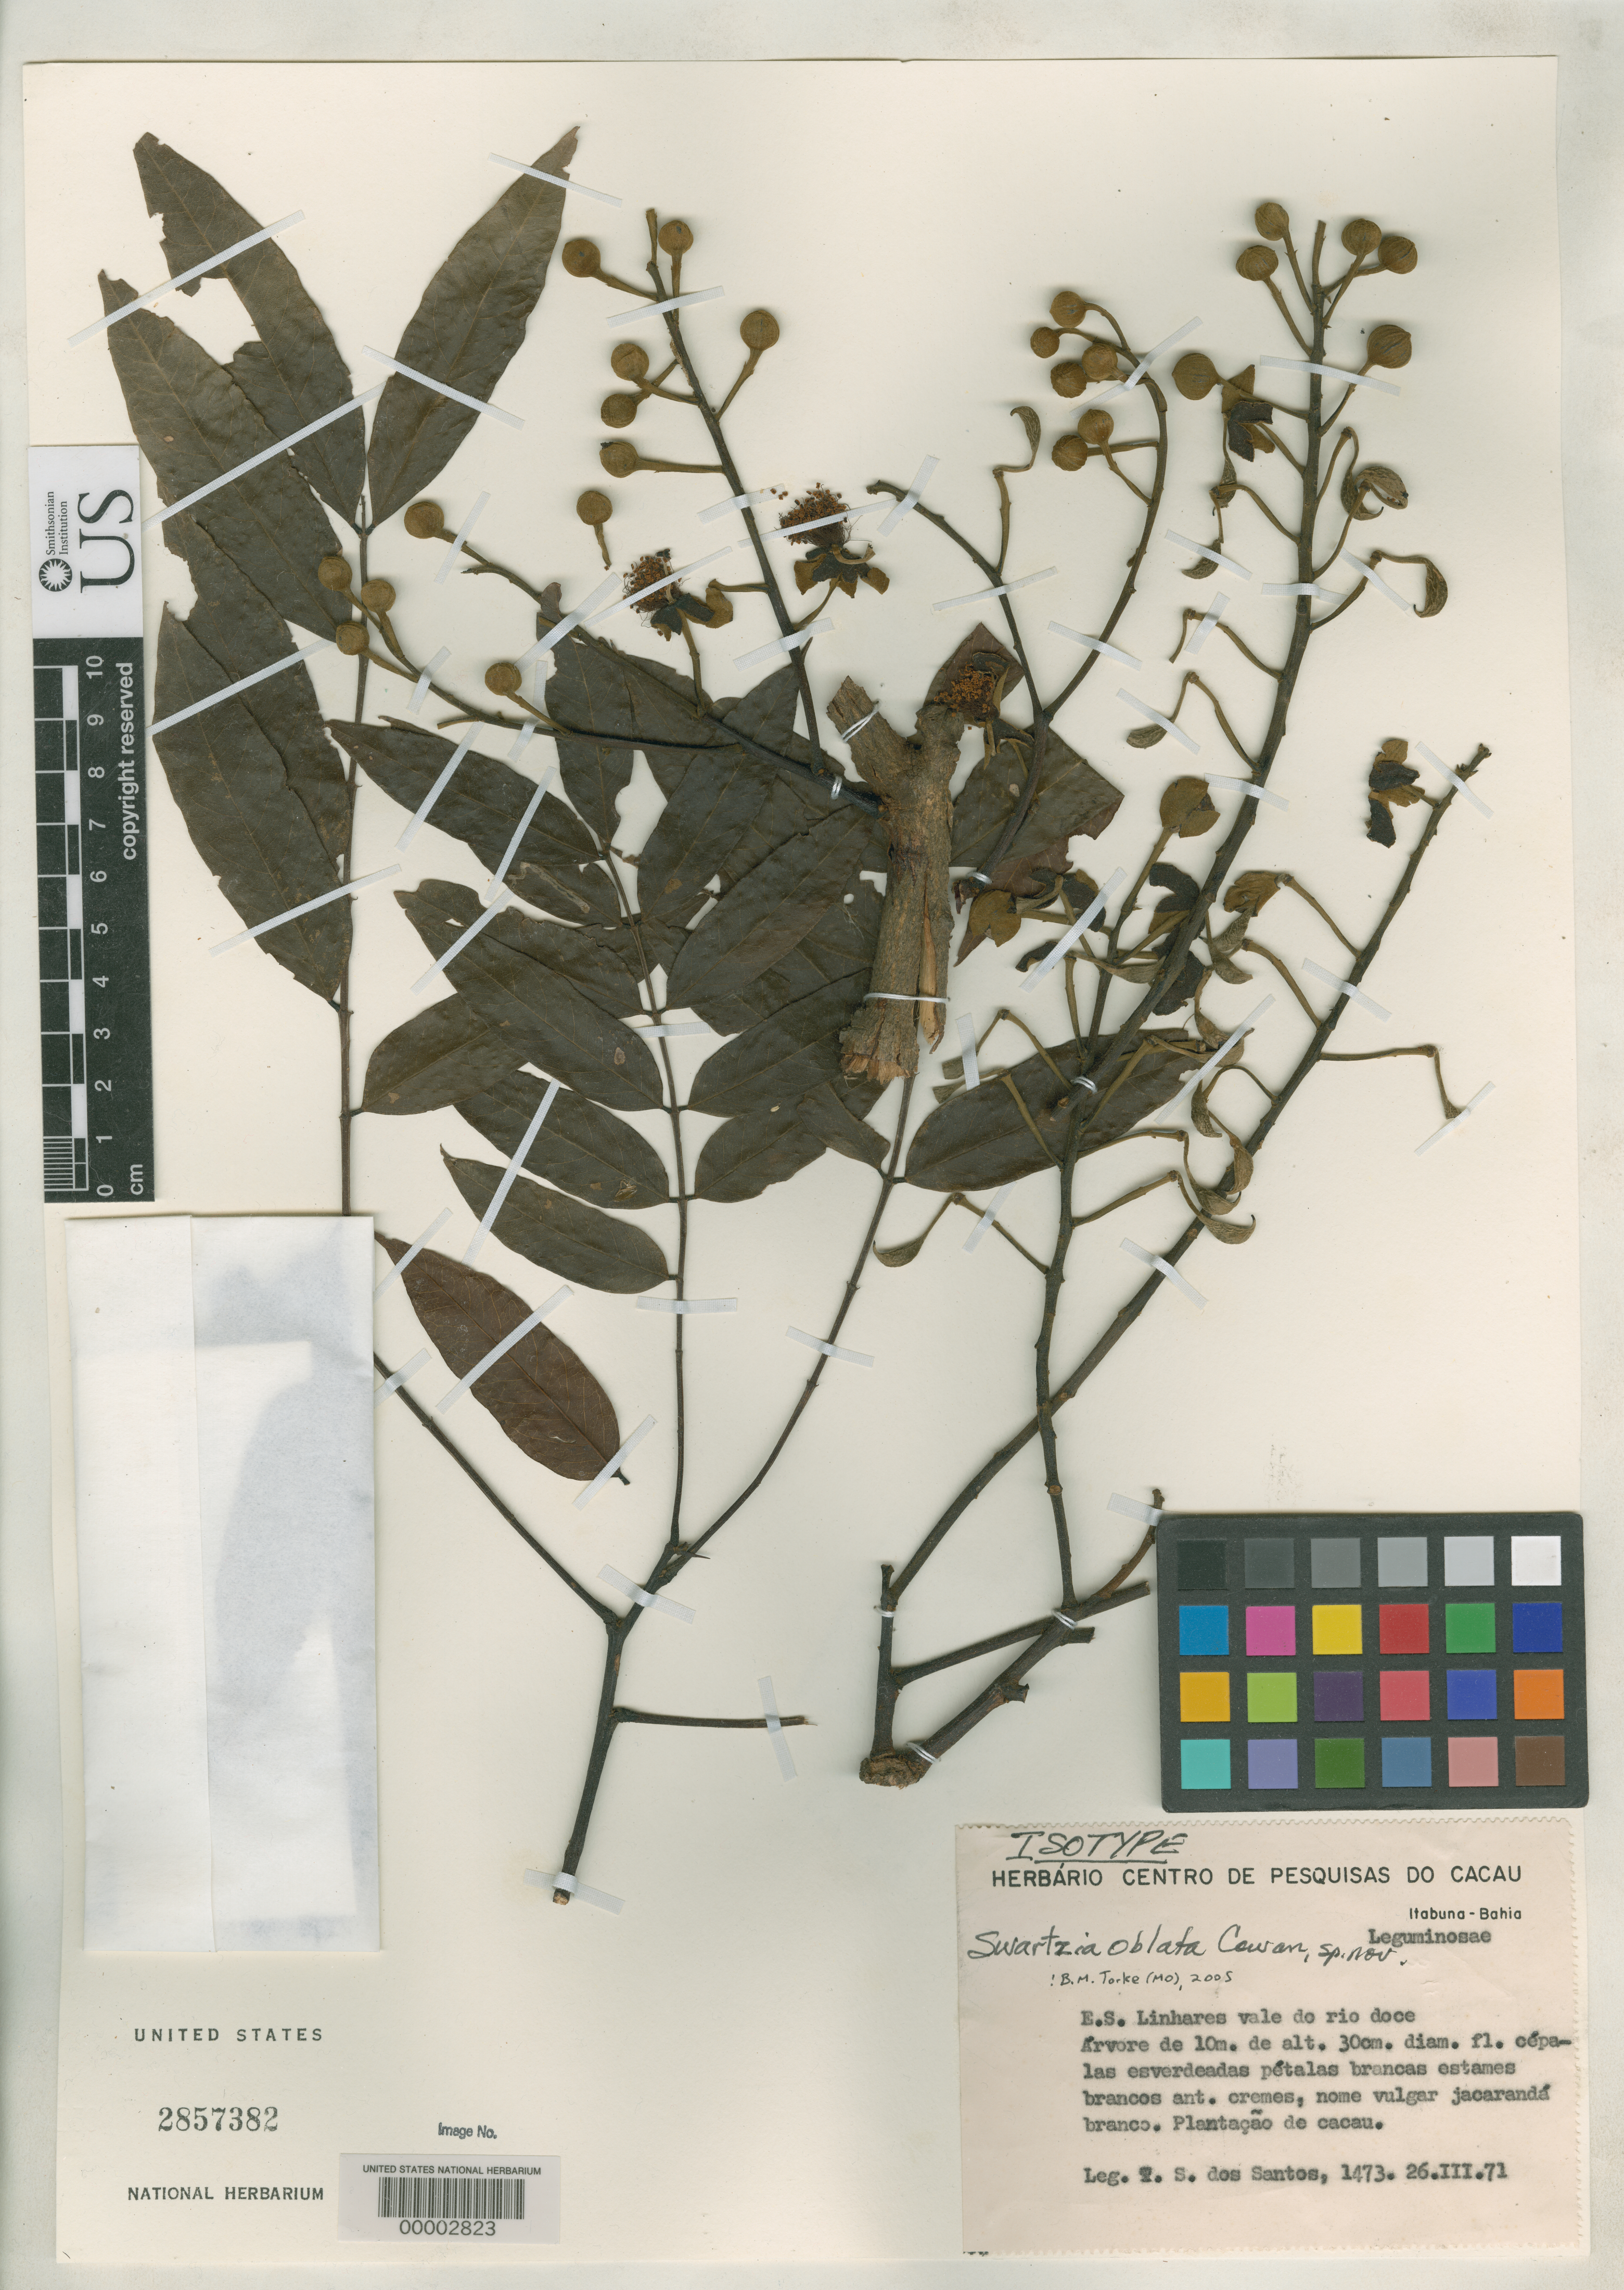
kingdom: Plantae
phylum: Tracheophyta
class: Magnoliopsida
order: Fabales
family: Fabaceae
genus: Swartzia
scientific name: Swartzia oblata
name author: R.S. Cowan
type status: Isosyntype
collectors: T. S. Santos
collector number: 1473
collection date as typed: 26 Mar 1971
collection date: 1971-03-26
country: Brazil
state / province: Espírito Santo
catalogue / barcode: US 2857382